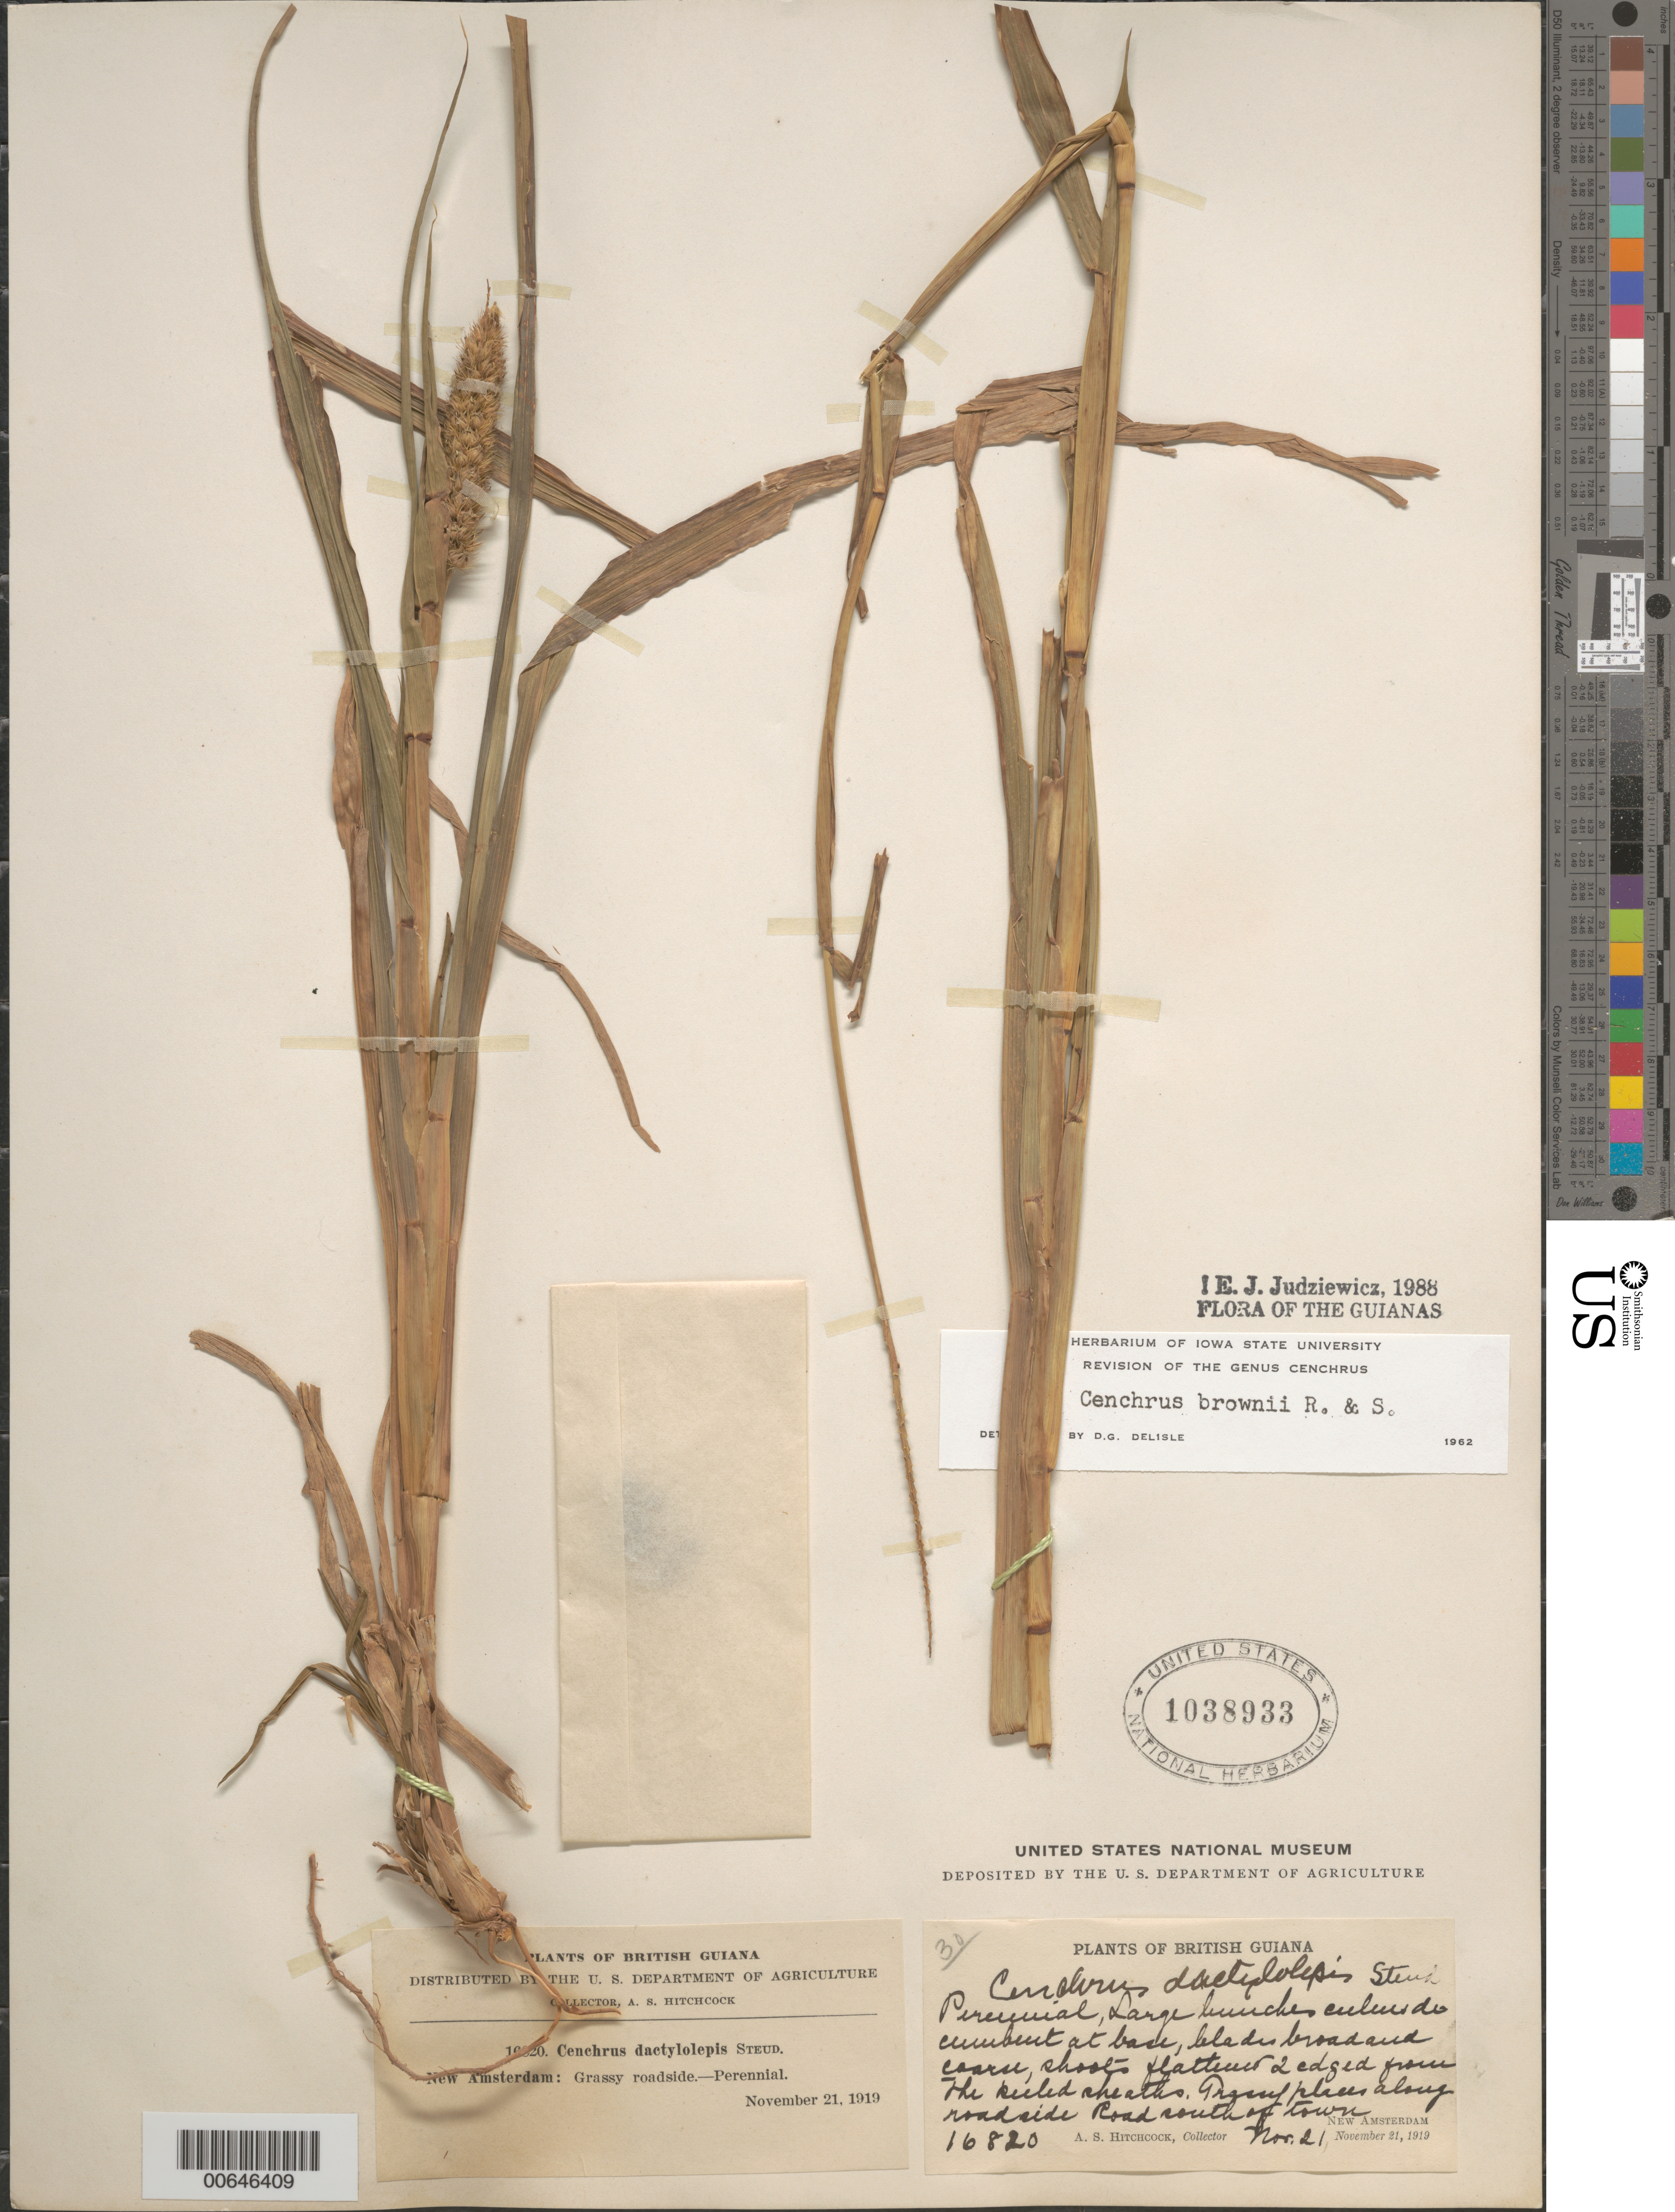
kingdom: Plantae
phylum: Tracheophyta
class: Liliopsida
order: Poales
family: Poaceae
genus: Cenchrus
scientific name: Cenchrus brownii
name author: Roem. & Schult.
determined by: Judziewicz, E. J.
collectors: A. S. Hitchcock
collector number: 16820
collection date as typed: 21-Nov-19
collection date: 1919-11-21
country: Guyana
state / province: E. Berbice-Corentyne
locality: New Amsterdam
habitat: Grassy places aong roadside, road S of town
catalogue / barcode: US 1038933